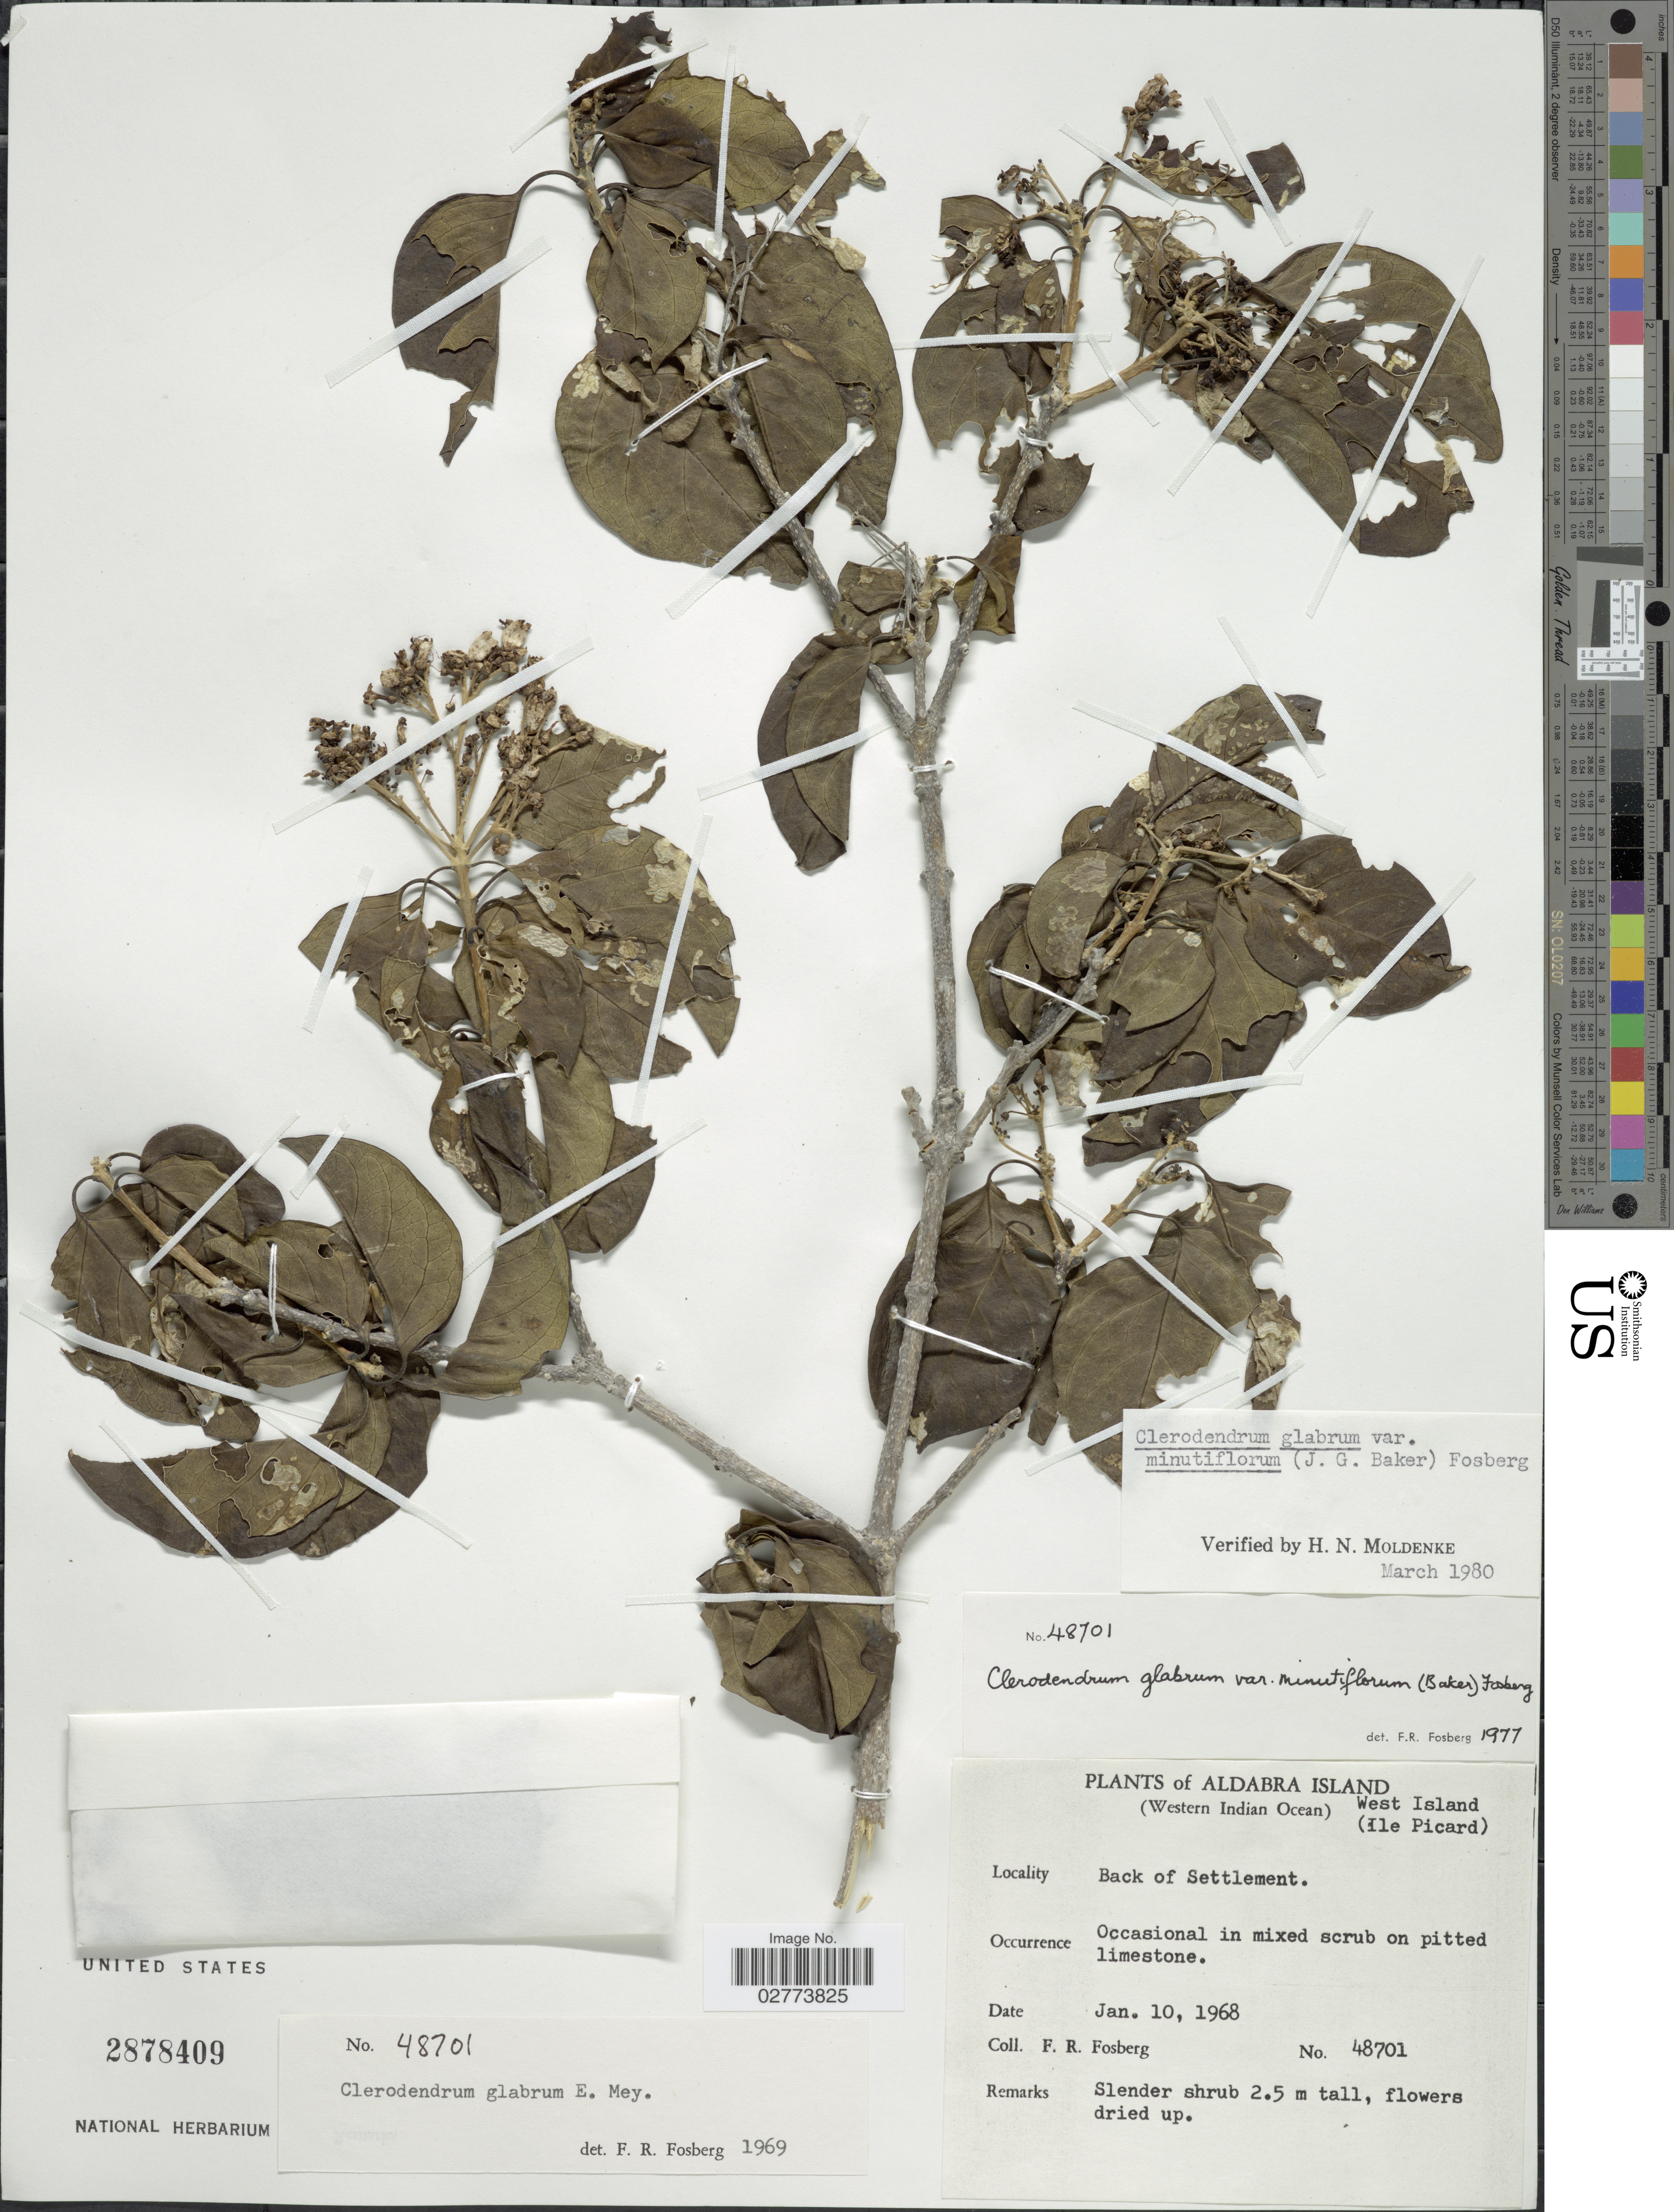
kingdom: Plantae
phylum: Tracheophyta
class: Magnoliopsida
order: Lamiales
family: Lamiaceae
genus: Clerodendrum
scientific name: Clerodendrum glabrum var. minutiflorum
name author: (Baker) Fosberg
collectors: F. R. Fosberg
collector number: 48701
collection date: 1968-01-10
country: Seychelles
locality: Aldabra Island (Western Indian Ocean) West Island (Ile Picard), Back of Settlement.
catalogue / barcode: US 2878409